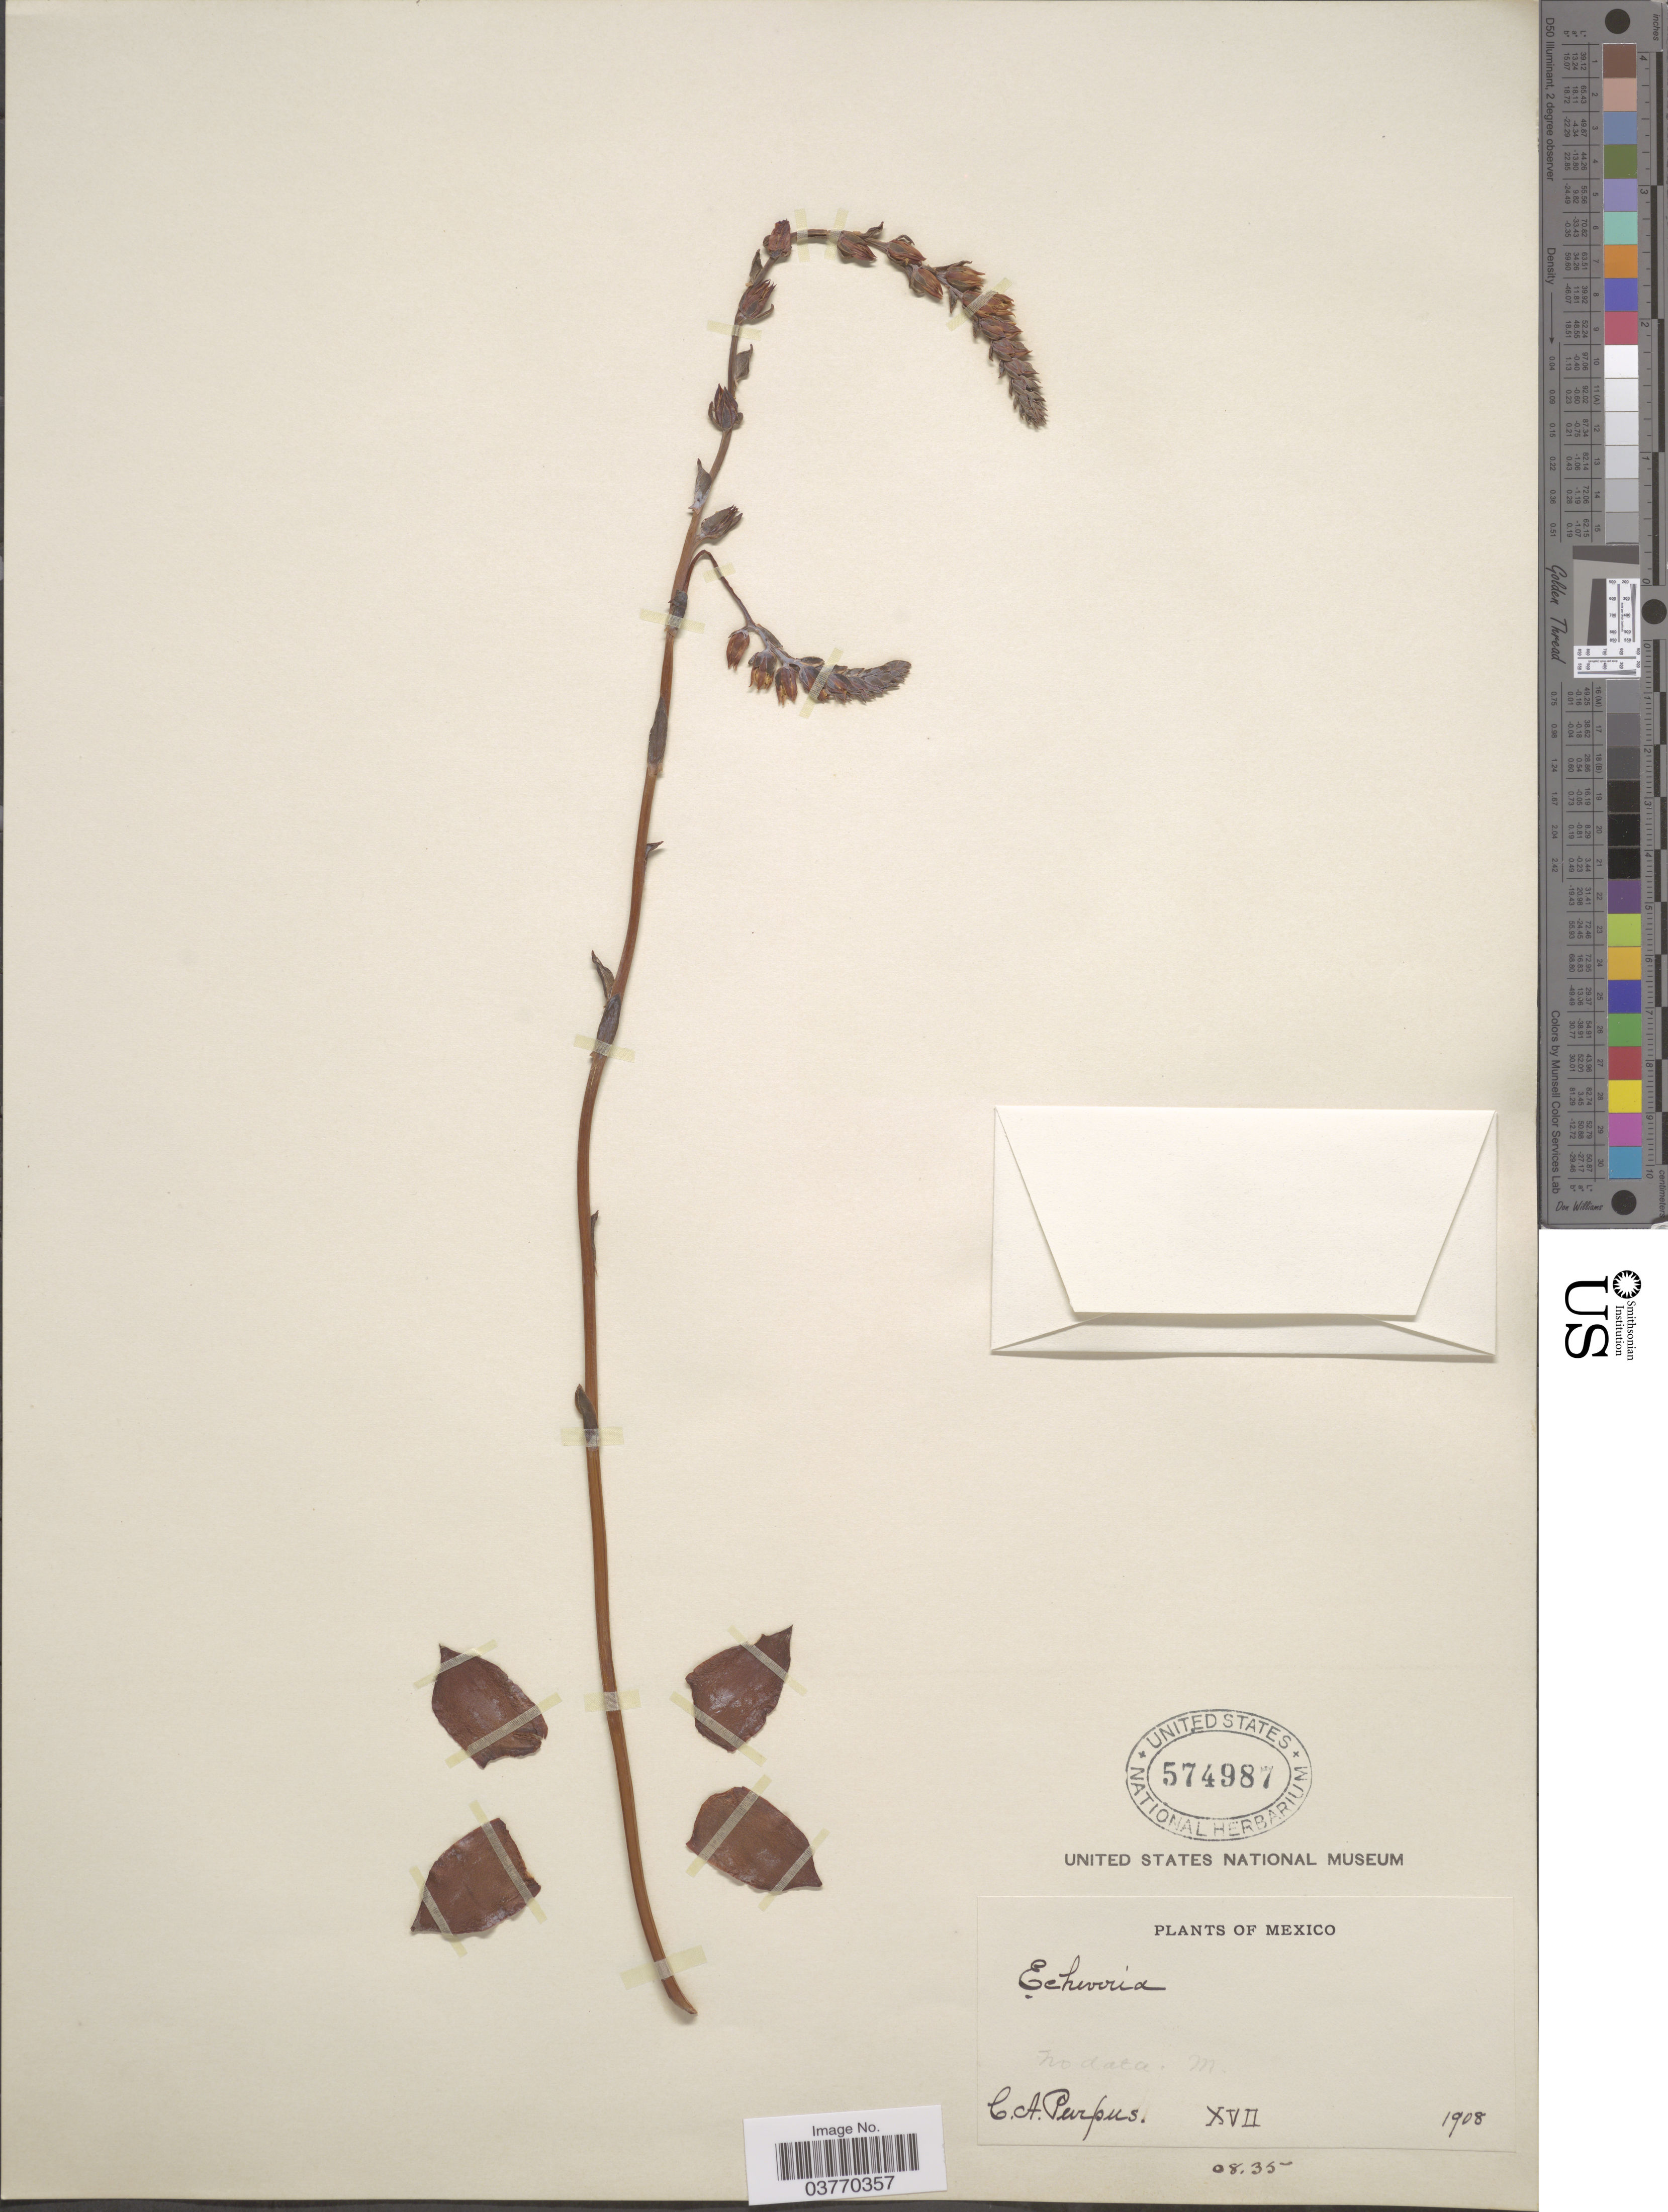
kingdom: Plantae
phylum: Tracheophyta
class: Magnoliopsida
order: Saxifragales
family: Crassulaceae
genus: Echeveria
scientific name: Echeveria peacockii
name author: Croucher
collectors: C. A. Purpus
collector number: XVII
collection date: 1908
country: Mexico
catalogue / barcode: US 574987